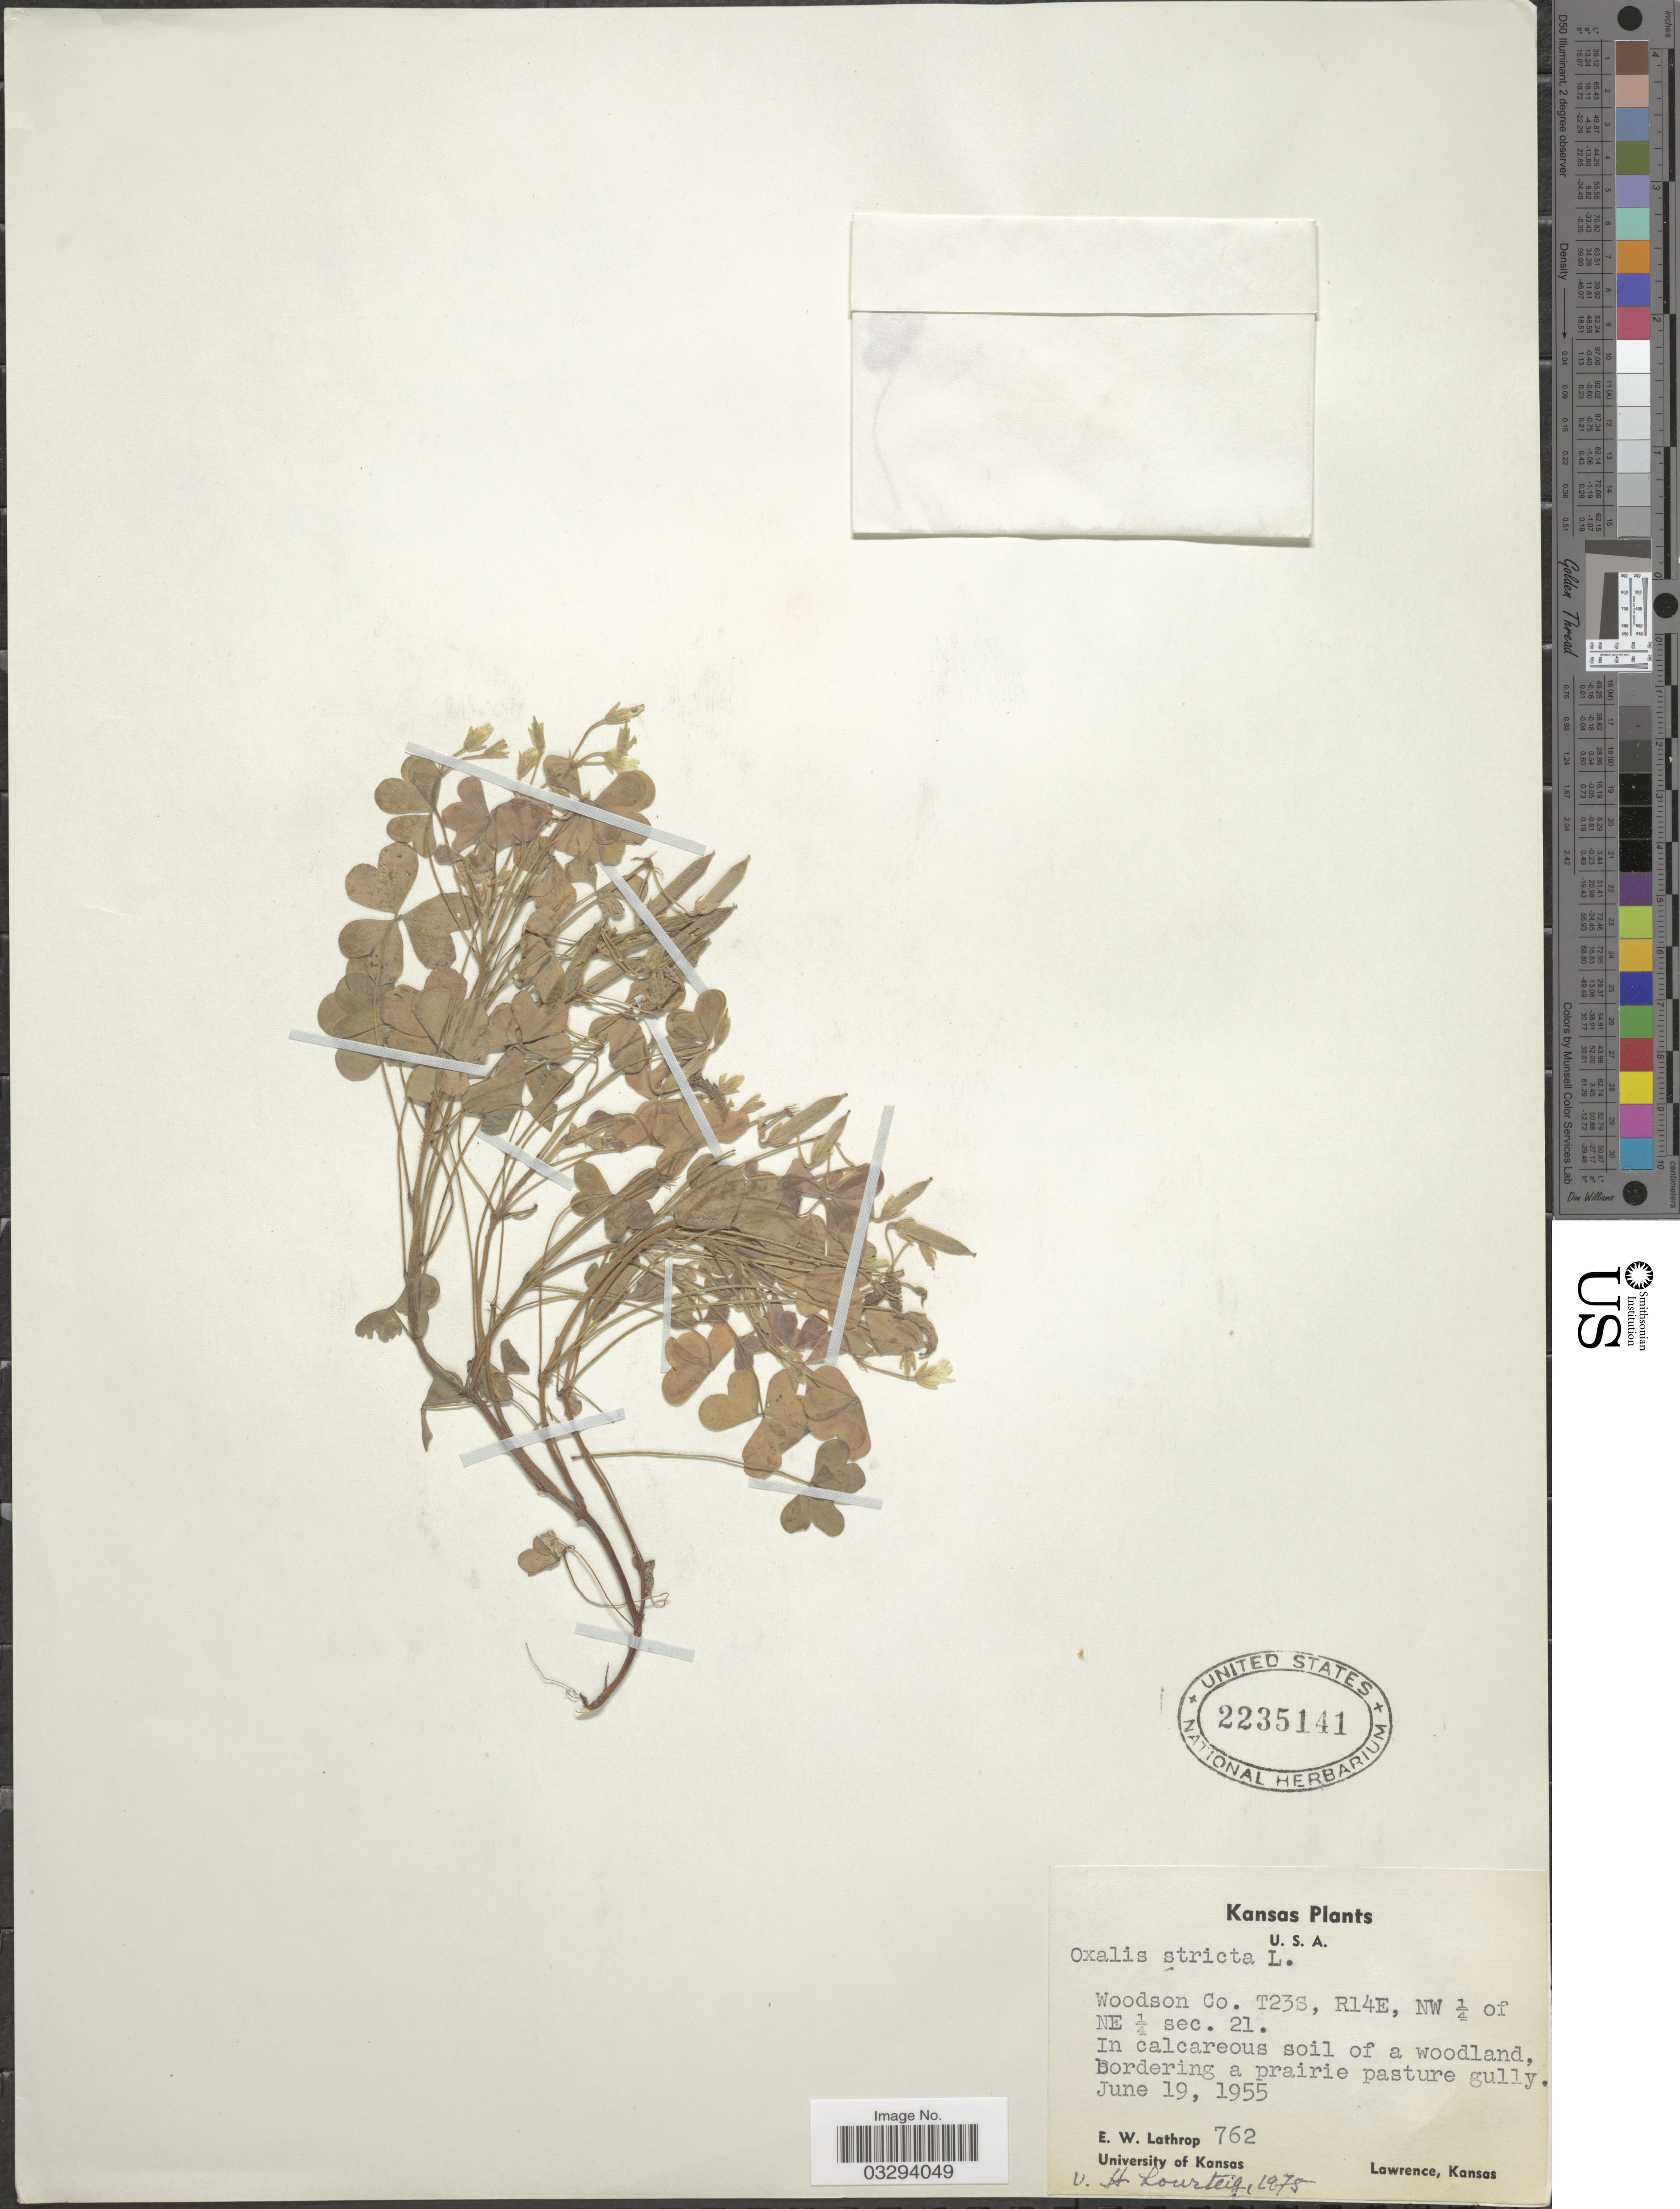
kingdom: Plantae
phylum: Tracheophyta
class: Magnoliopsida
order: Oxalidales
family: Oxalidaceae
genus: Oxalis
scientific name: Oxalis stricta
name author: L.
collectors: E. W. Lathrop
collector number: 762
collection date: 1955-06-19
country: United States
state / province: Kansas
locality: Woodson Co. T23S, R14E, NW ¼ of NE ¼ sec. 21.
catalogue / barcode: US 2235141